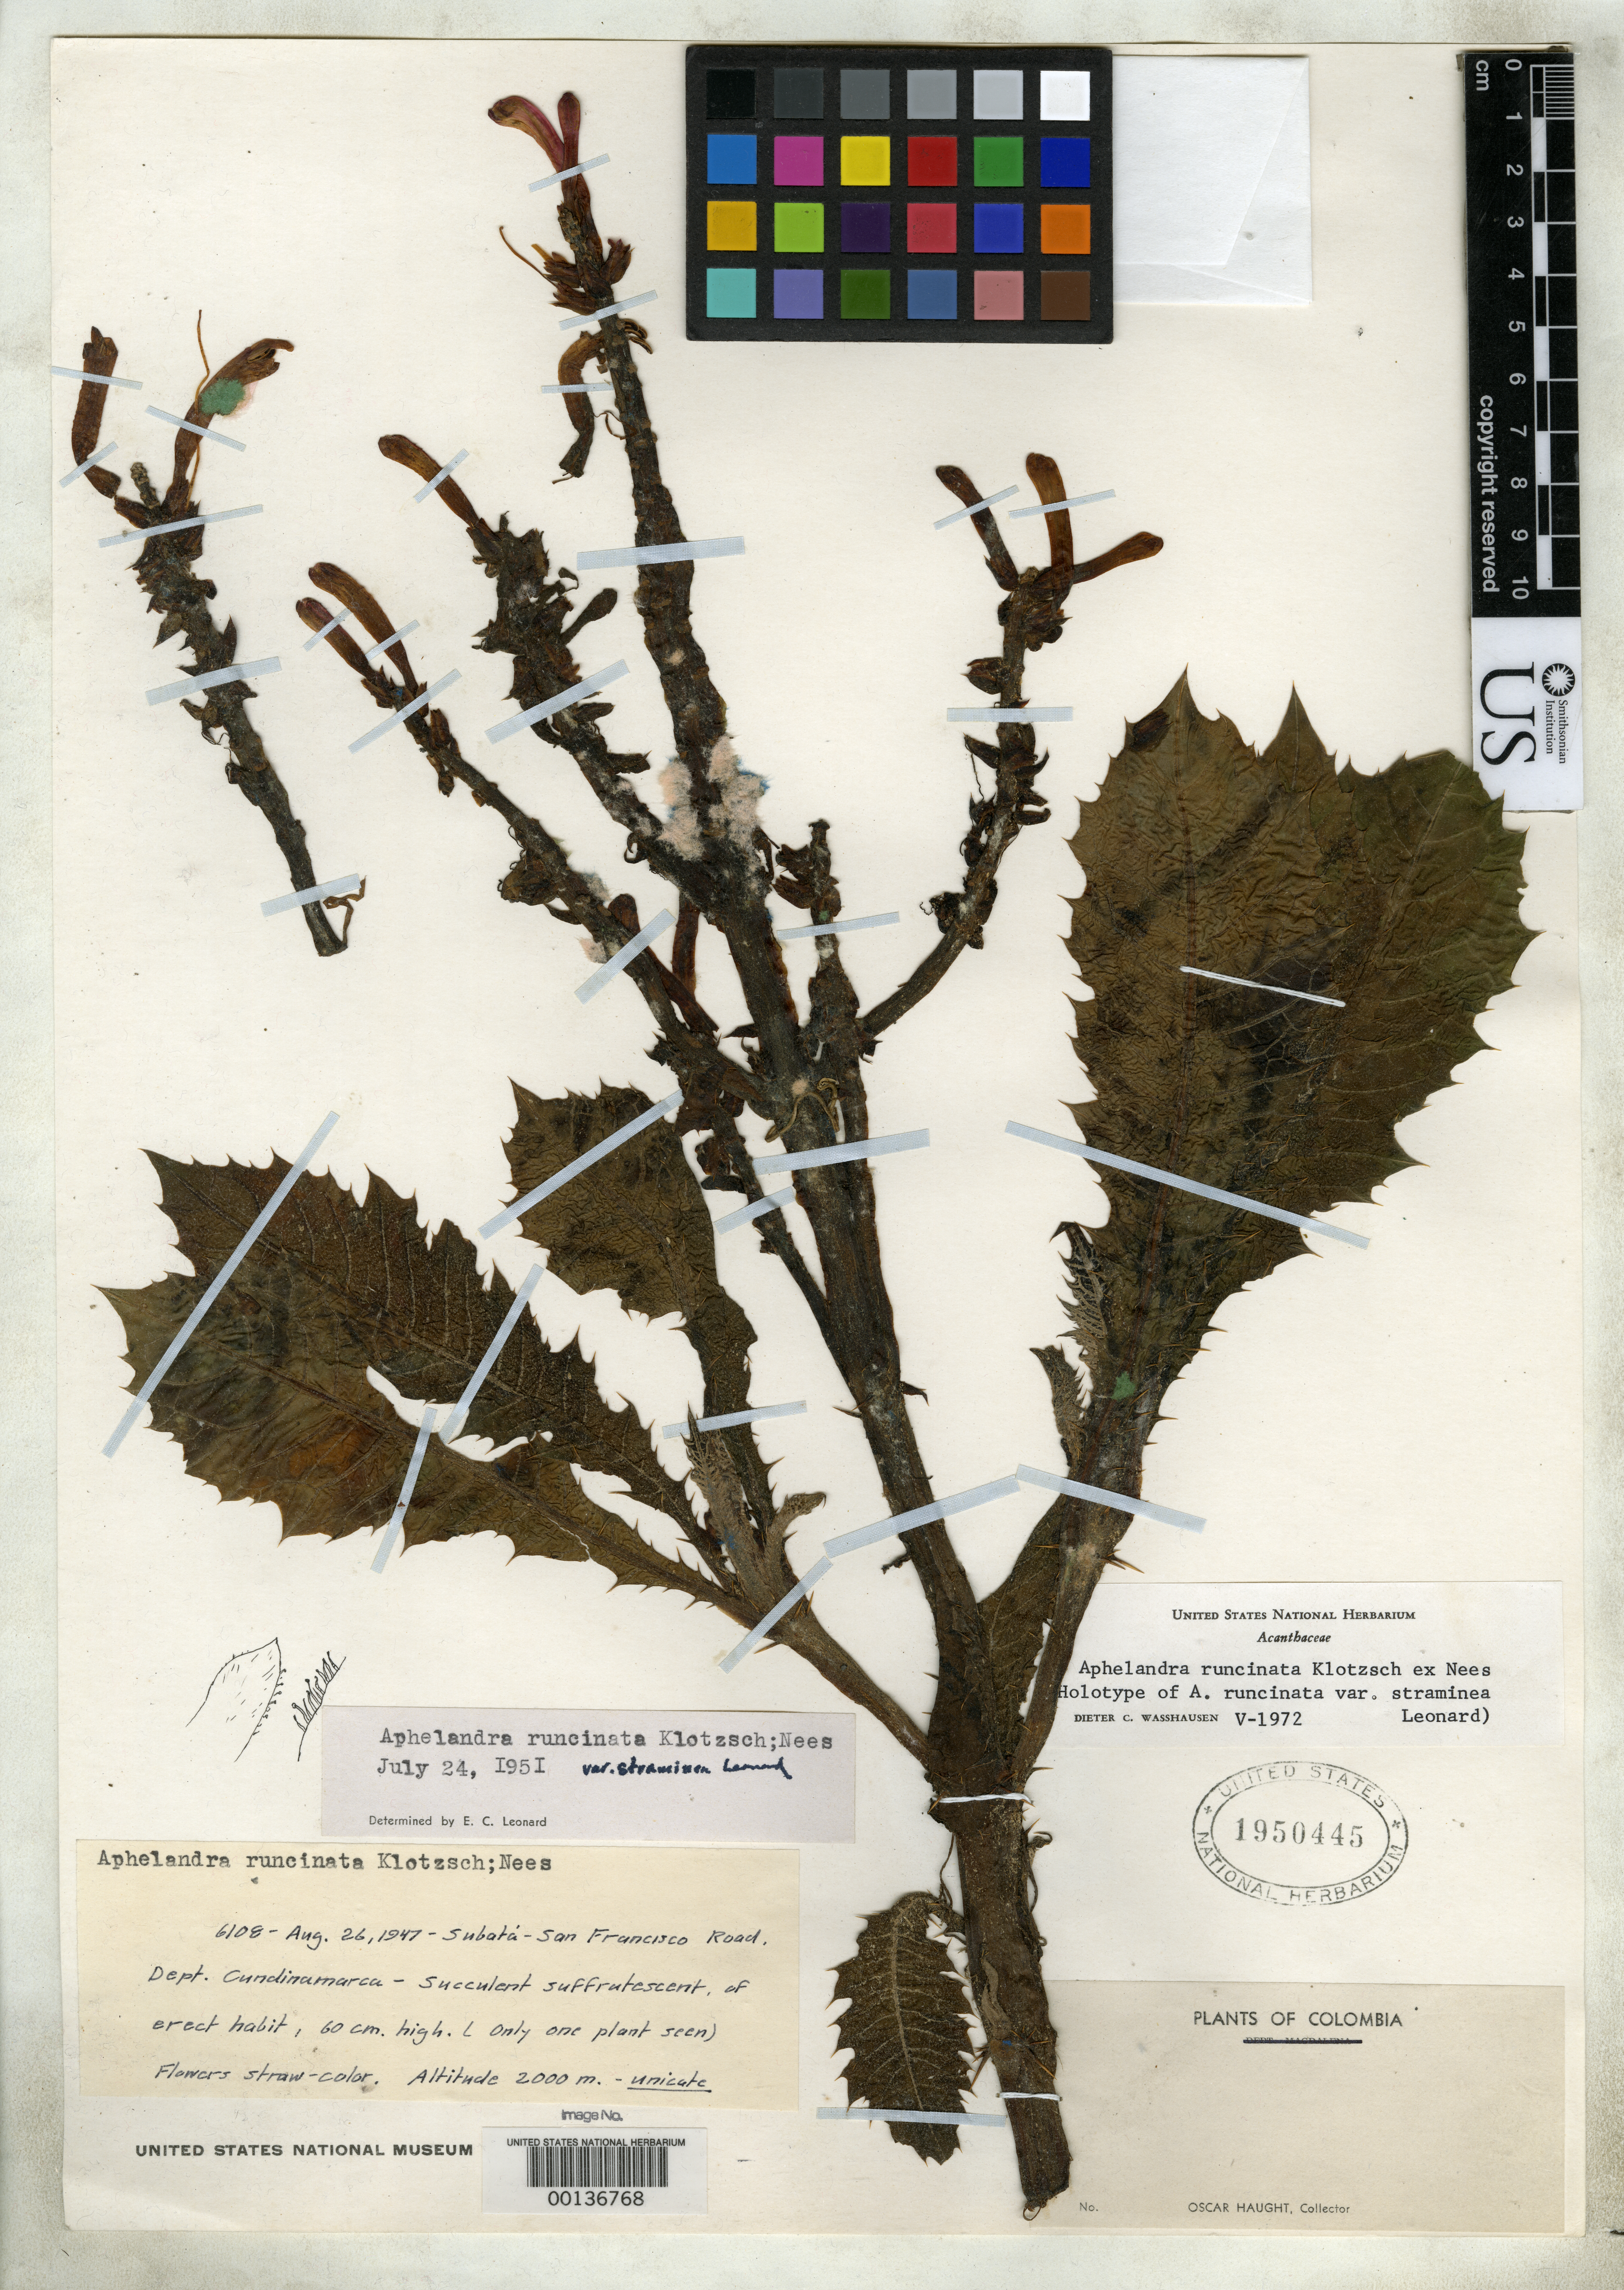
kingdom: Plantae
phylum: Tracheophyta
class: Magnoliopsida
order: Lamiales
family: Acanthaceae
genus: Aphelandra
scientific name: Aphelandra runcinata var. straminea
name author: Leonard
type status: Holotype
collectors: O. L. Haught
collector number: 6108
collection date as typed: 26 Aug 1947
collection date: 1947-08-26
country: Colombia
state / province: Cundinamarca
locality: Subita-San Francisco road.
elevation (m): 2000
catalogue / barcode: US 1950445